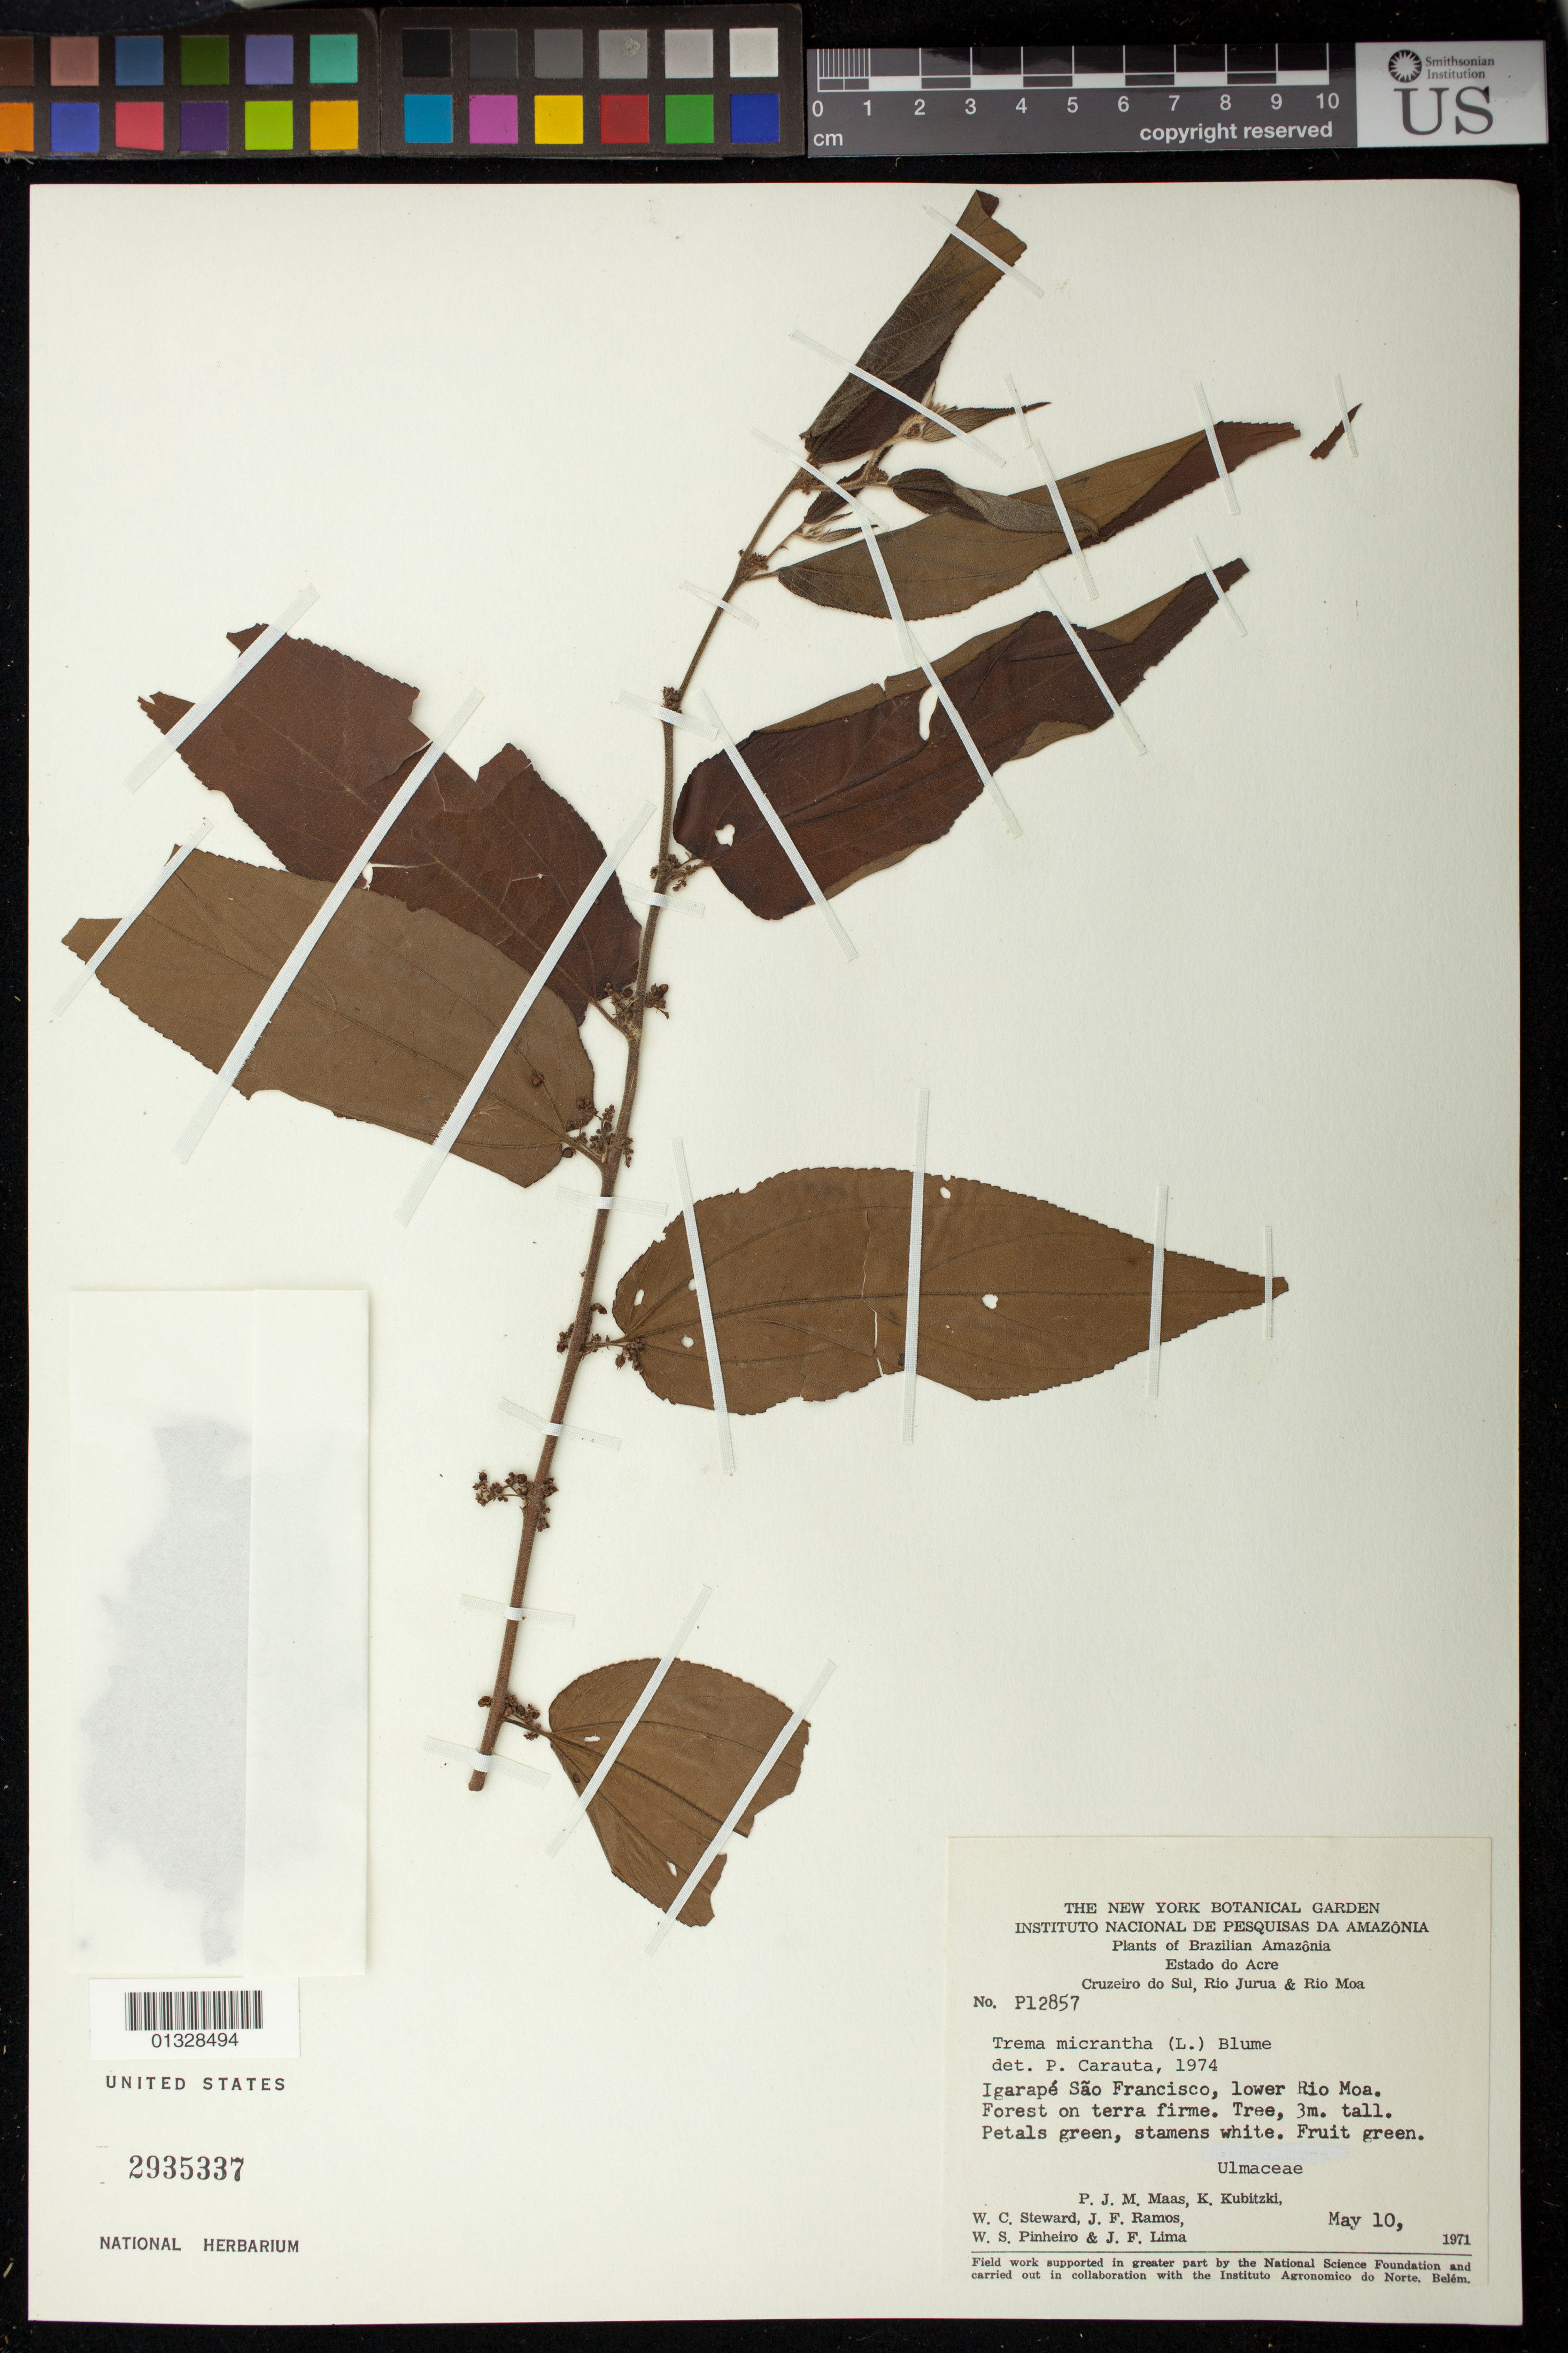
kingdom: Plantae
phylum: Tracheophyta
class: Magnoliopsida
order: Rosales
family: Cannabaceae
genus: Trema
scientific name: Trema micranthum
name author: (L.) Blume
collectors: P. Maas, K. Kubitzki, W. C. Steward, J. F. Ramos, W. S. Pinheiro & J. F. Lima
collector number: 12857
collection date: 1971-05-10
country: Brazil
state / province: Acre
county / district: Cruzeiro do Sul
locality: Igarapé São Francisco, lower Rio Moa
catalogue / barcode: US 2935337